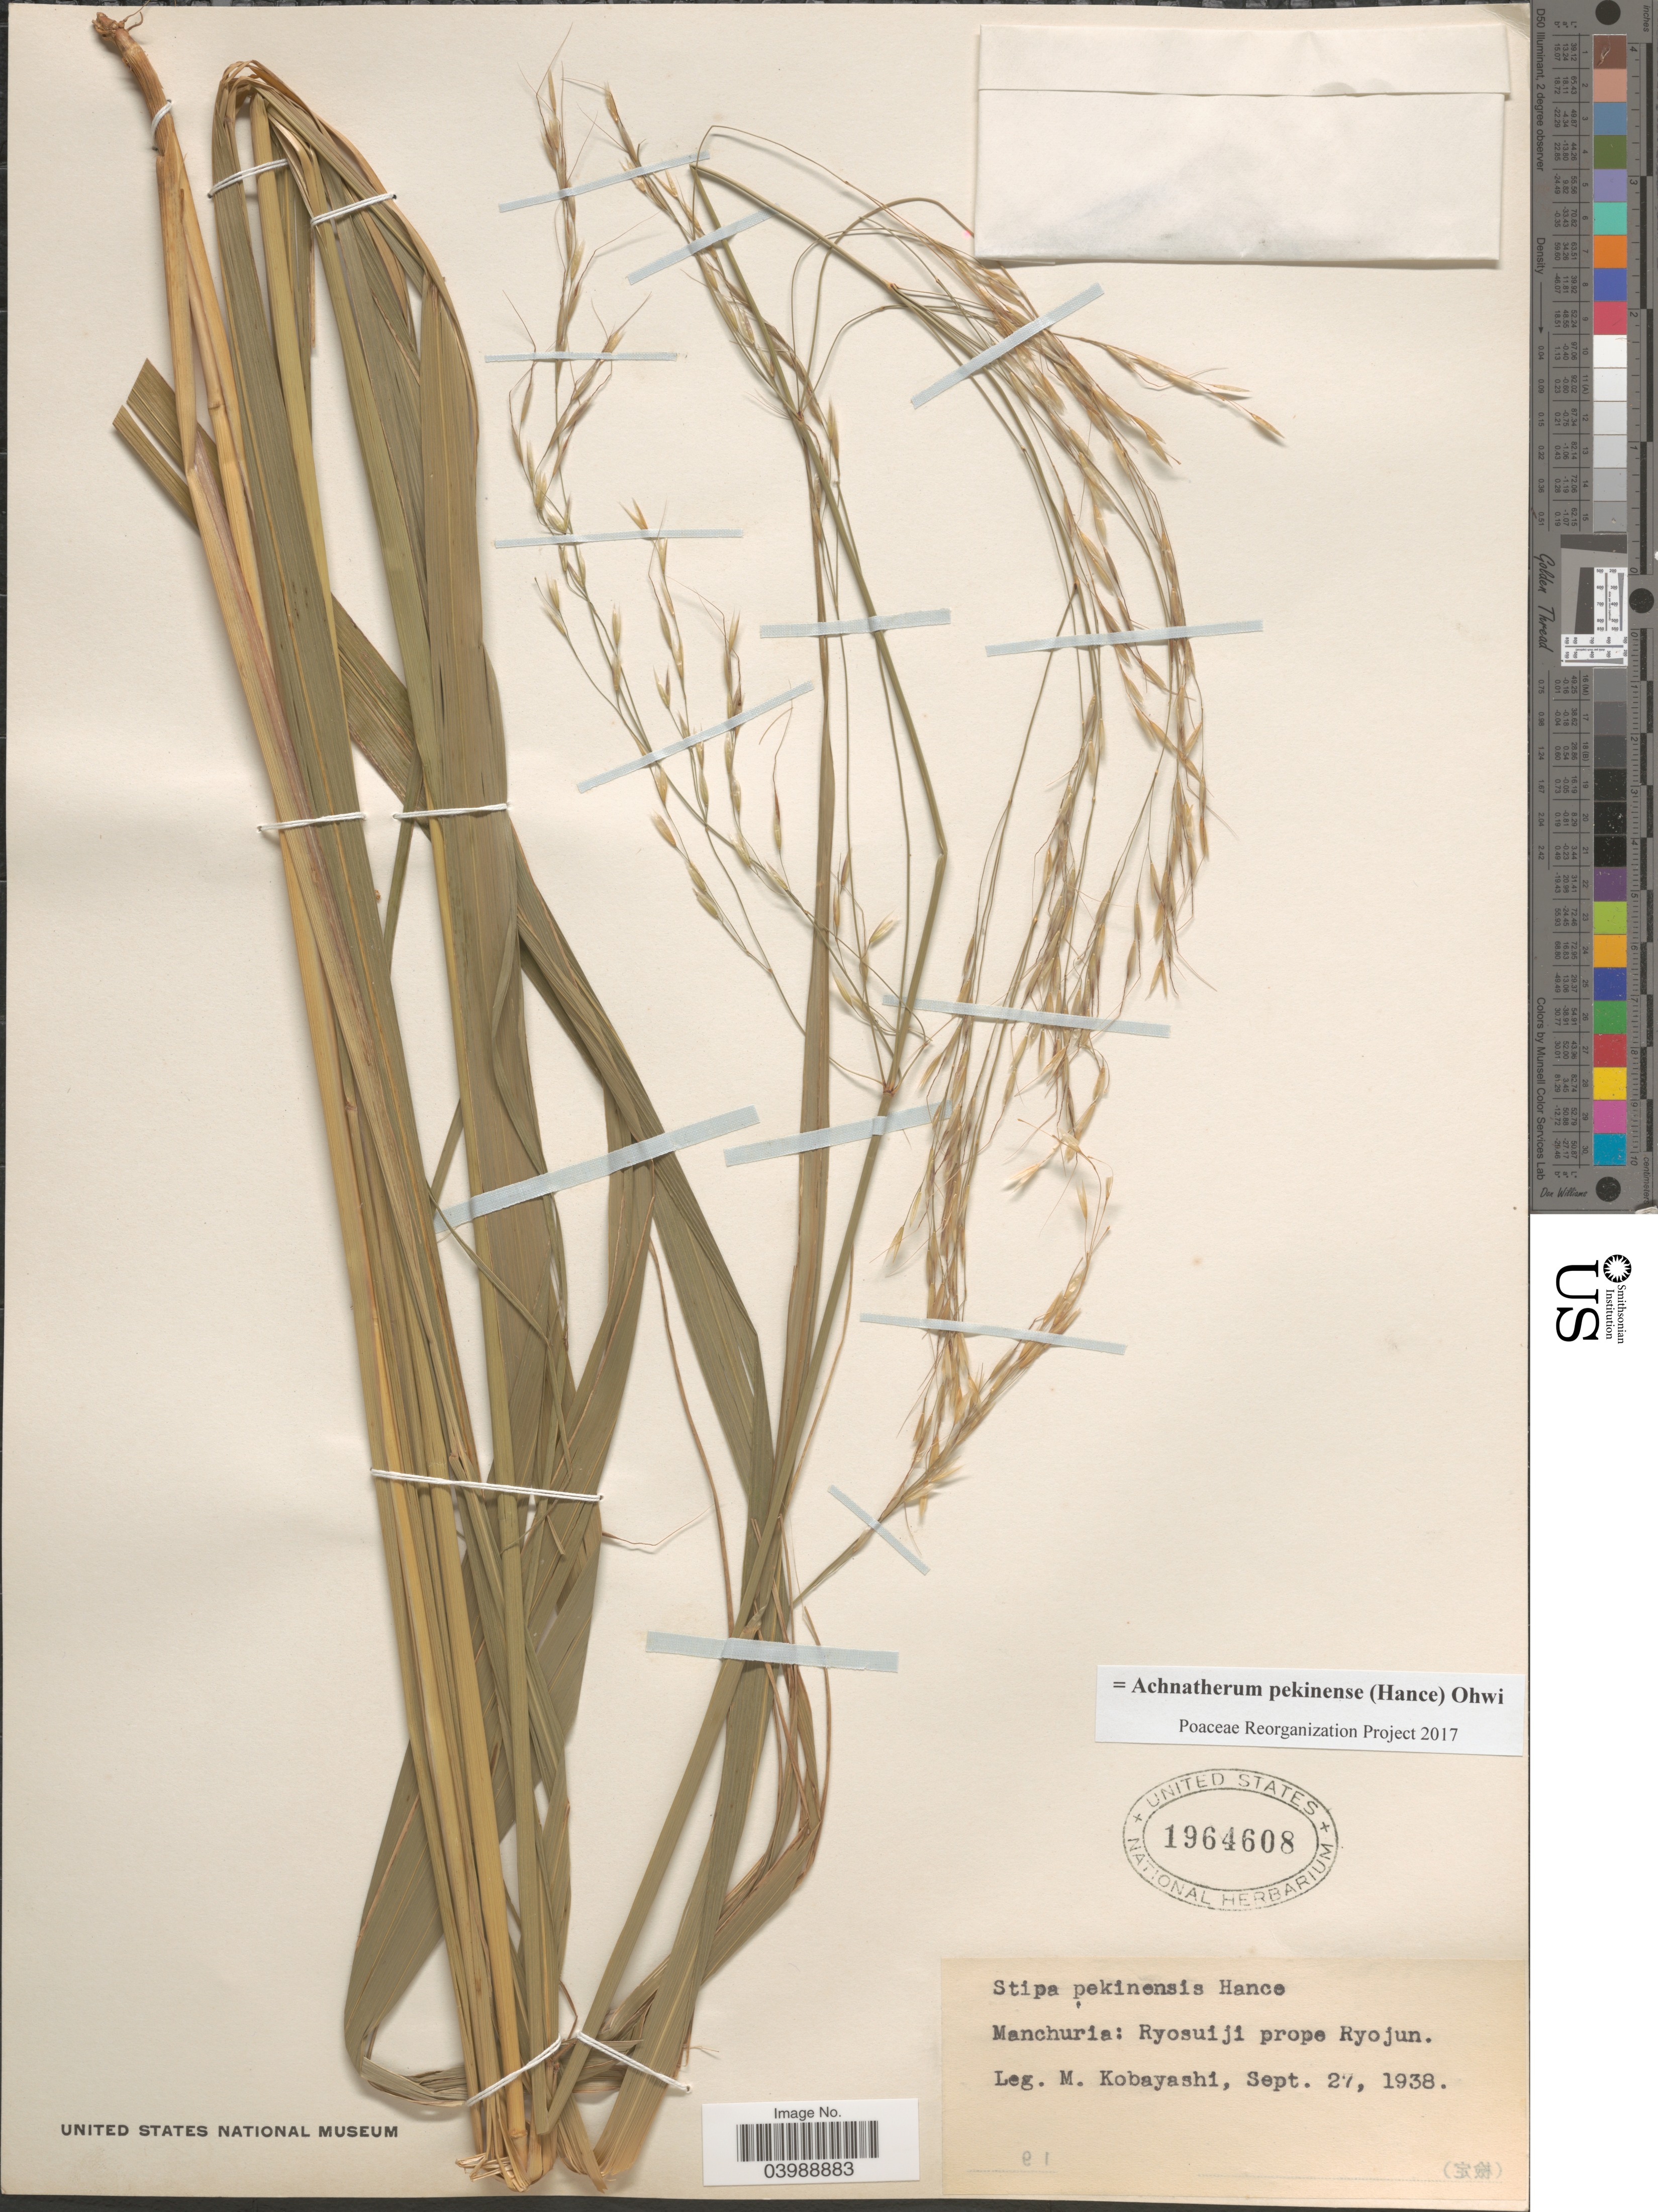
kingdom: Plantae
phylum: Tracheophyta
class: Liliopsida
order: Poales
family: Poaceae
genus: Achnatherum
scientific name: Achnatherum pekinense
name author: (Hance) Ohwi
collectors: M. Kobayashi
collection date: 1938-09-27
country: China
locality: Manchuria: Ryosuiji prope Ryojun.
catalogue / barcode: US 1964608